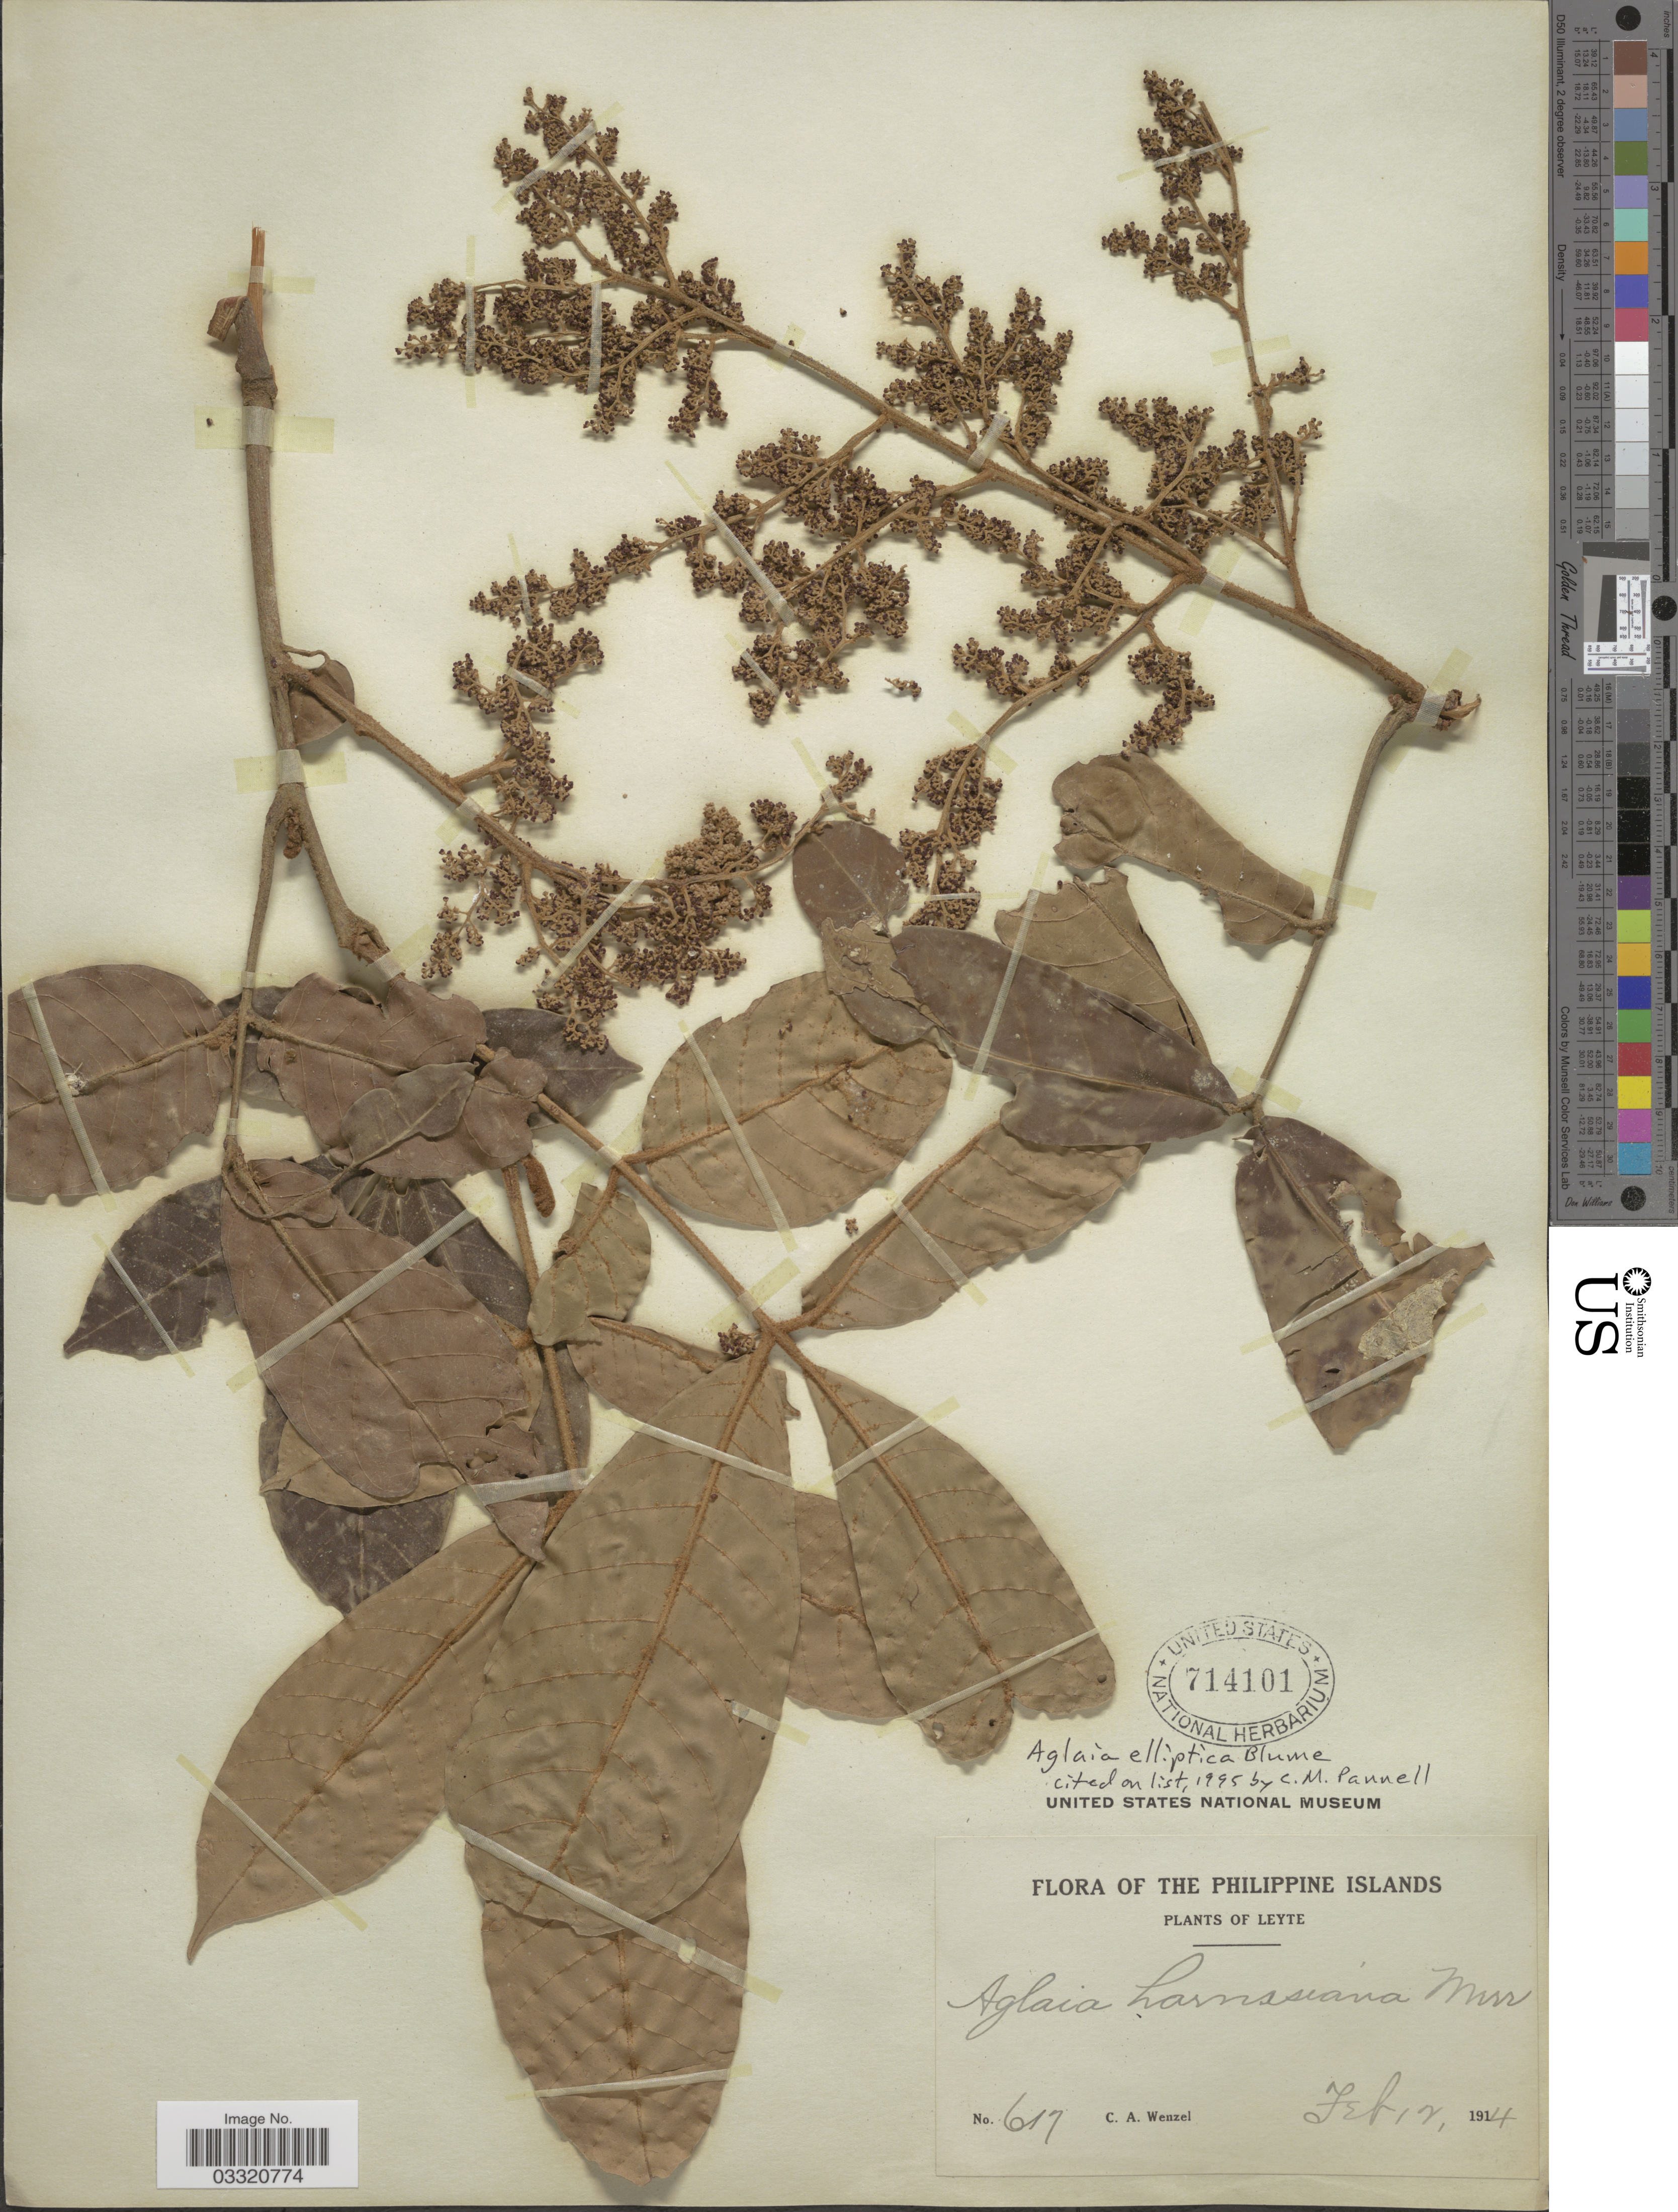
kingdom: Plantae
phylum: Tracheophyta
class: Magnoliopsida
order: Sapindales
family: Meliaceae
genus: Aglaia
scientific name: Aglaia elliptica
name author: Blume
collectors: C. Wenzel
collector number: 617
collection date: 1914-02-12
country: Philippines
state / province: Eastern Visayas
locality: Leyte.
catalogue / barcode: US 714101